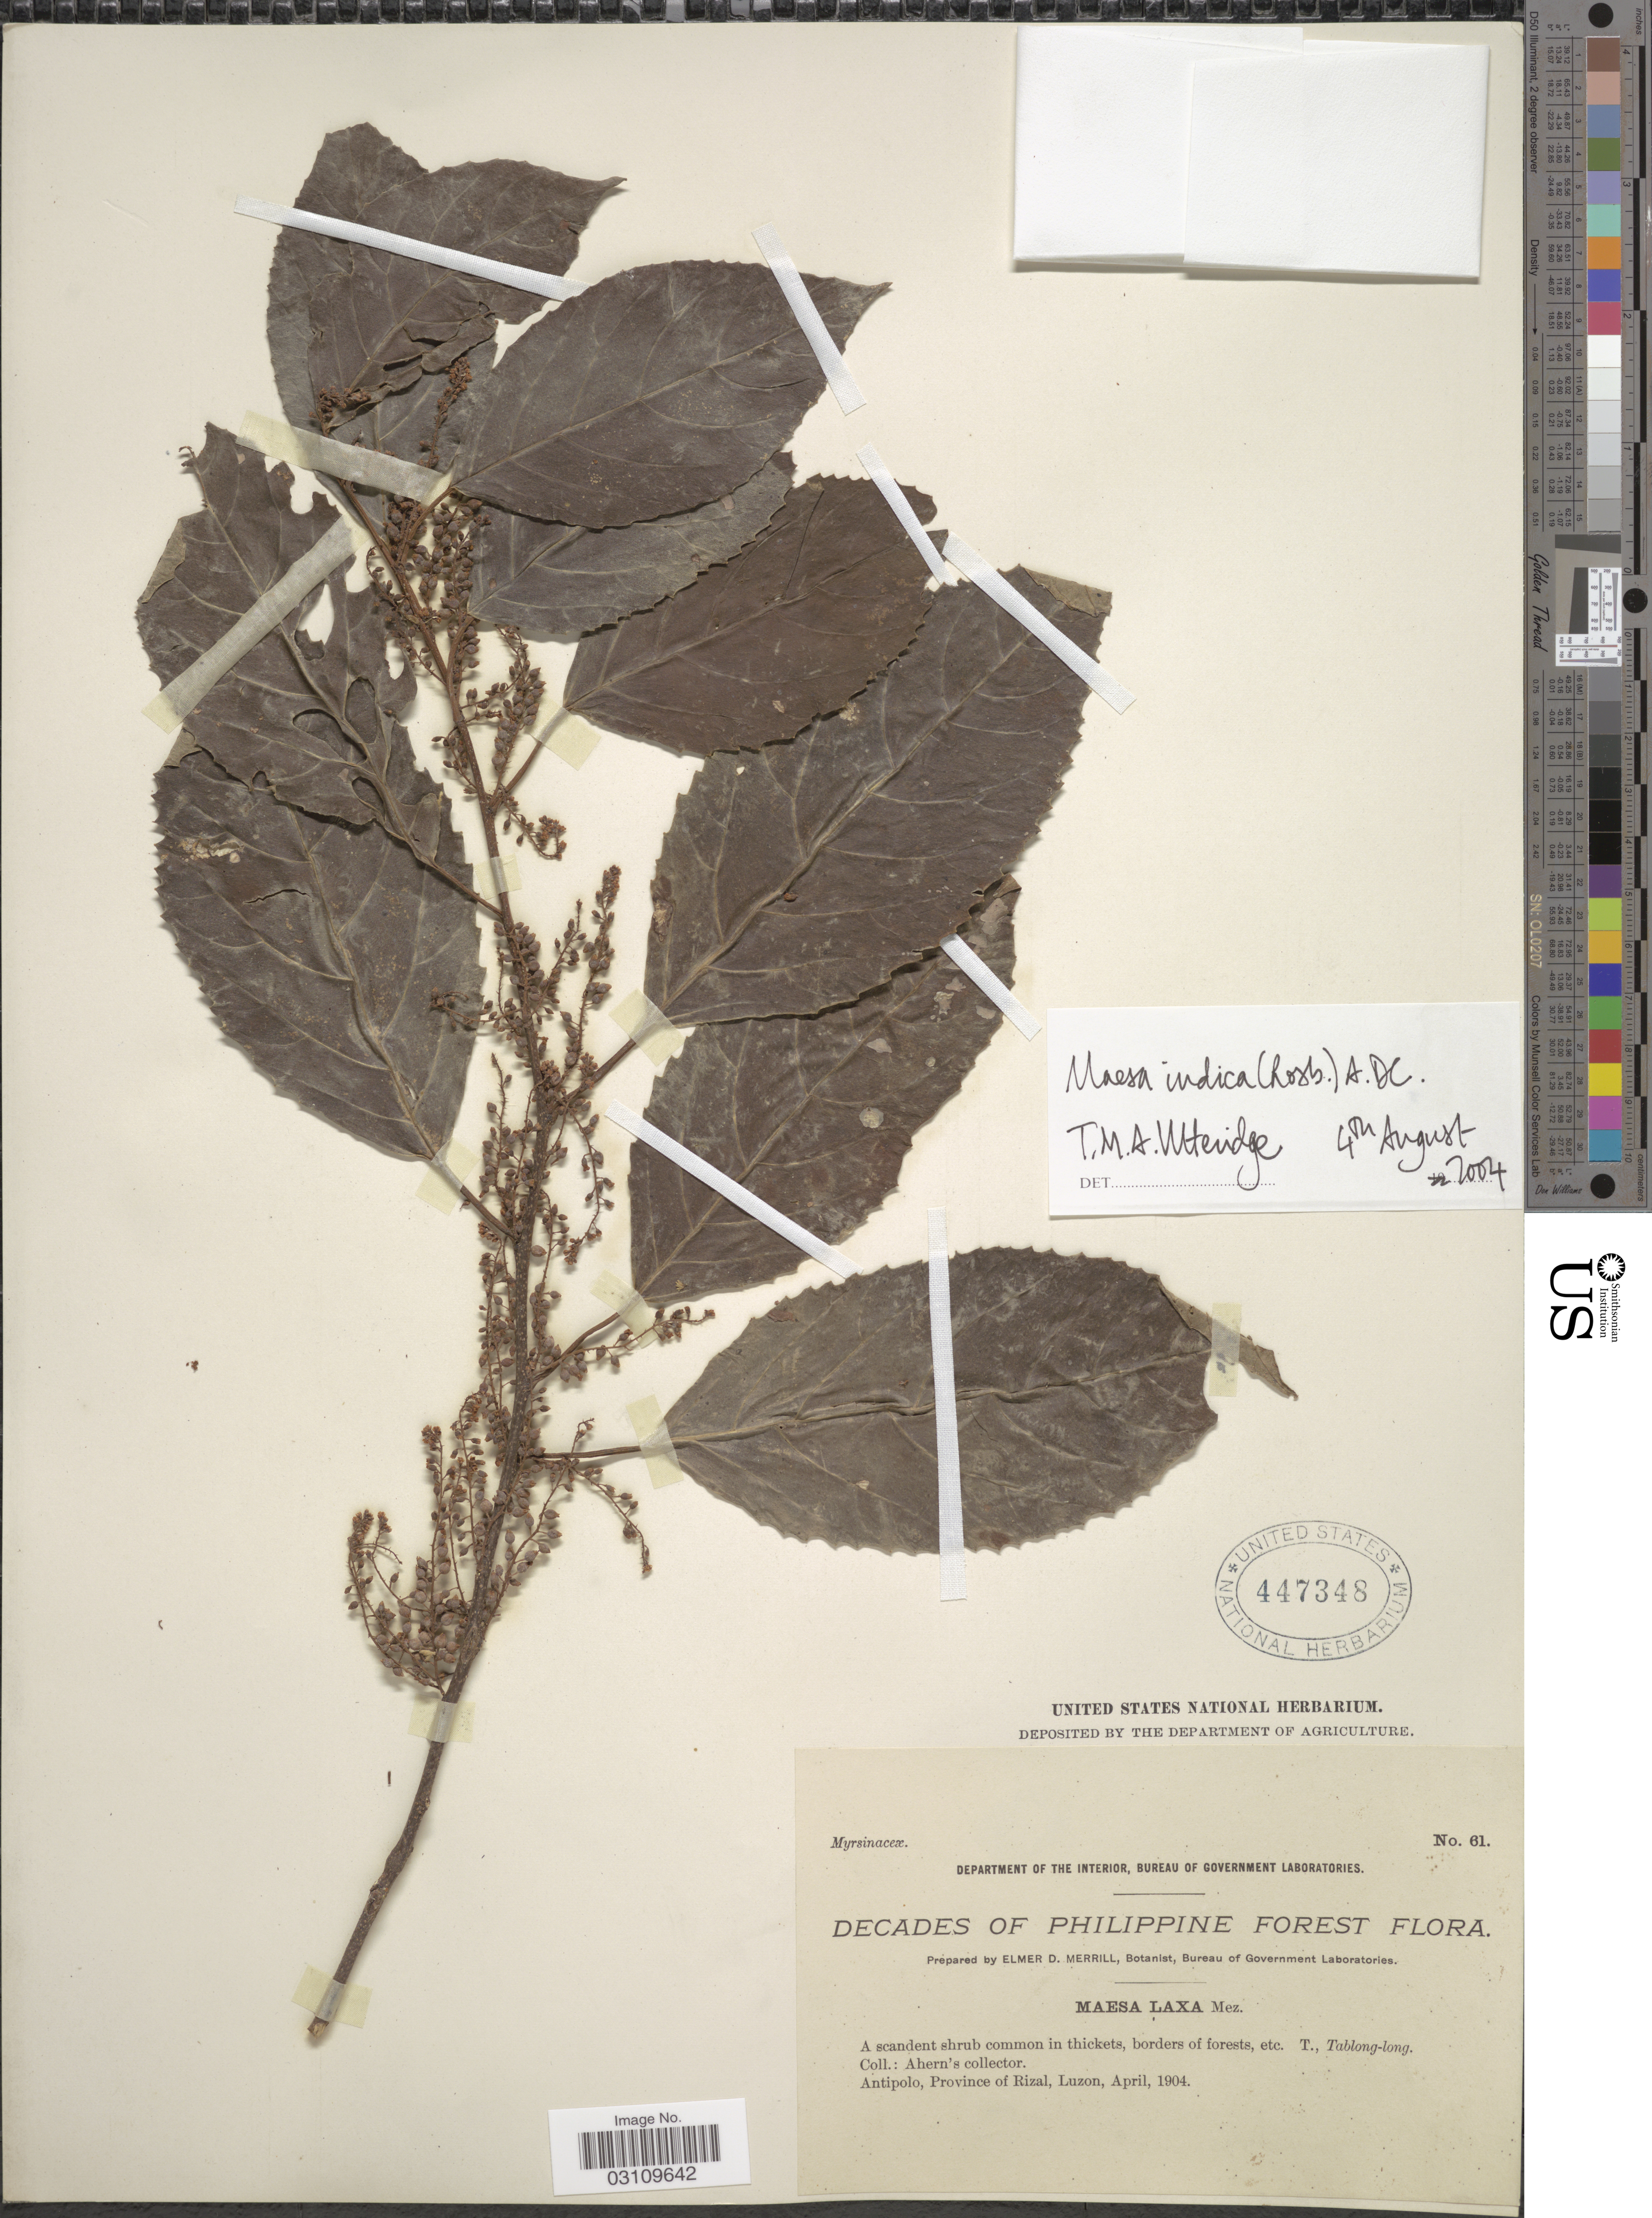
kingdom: Plantae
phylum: Tracheophyta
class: Magnoliopsida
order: Ericales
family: Primulaceae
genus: Maesa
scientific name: Maesa indica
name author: (Roxb.) A. DC.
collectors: Ahern's collector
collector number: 61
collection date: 1904-04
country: Philippines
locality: Antipolo, Province of Rizal, Luzon.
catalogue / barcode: US 447348